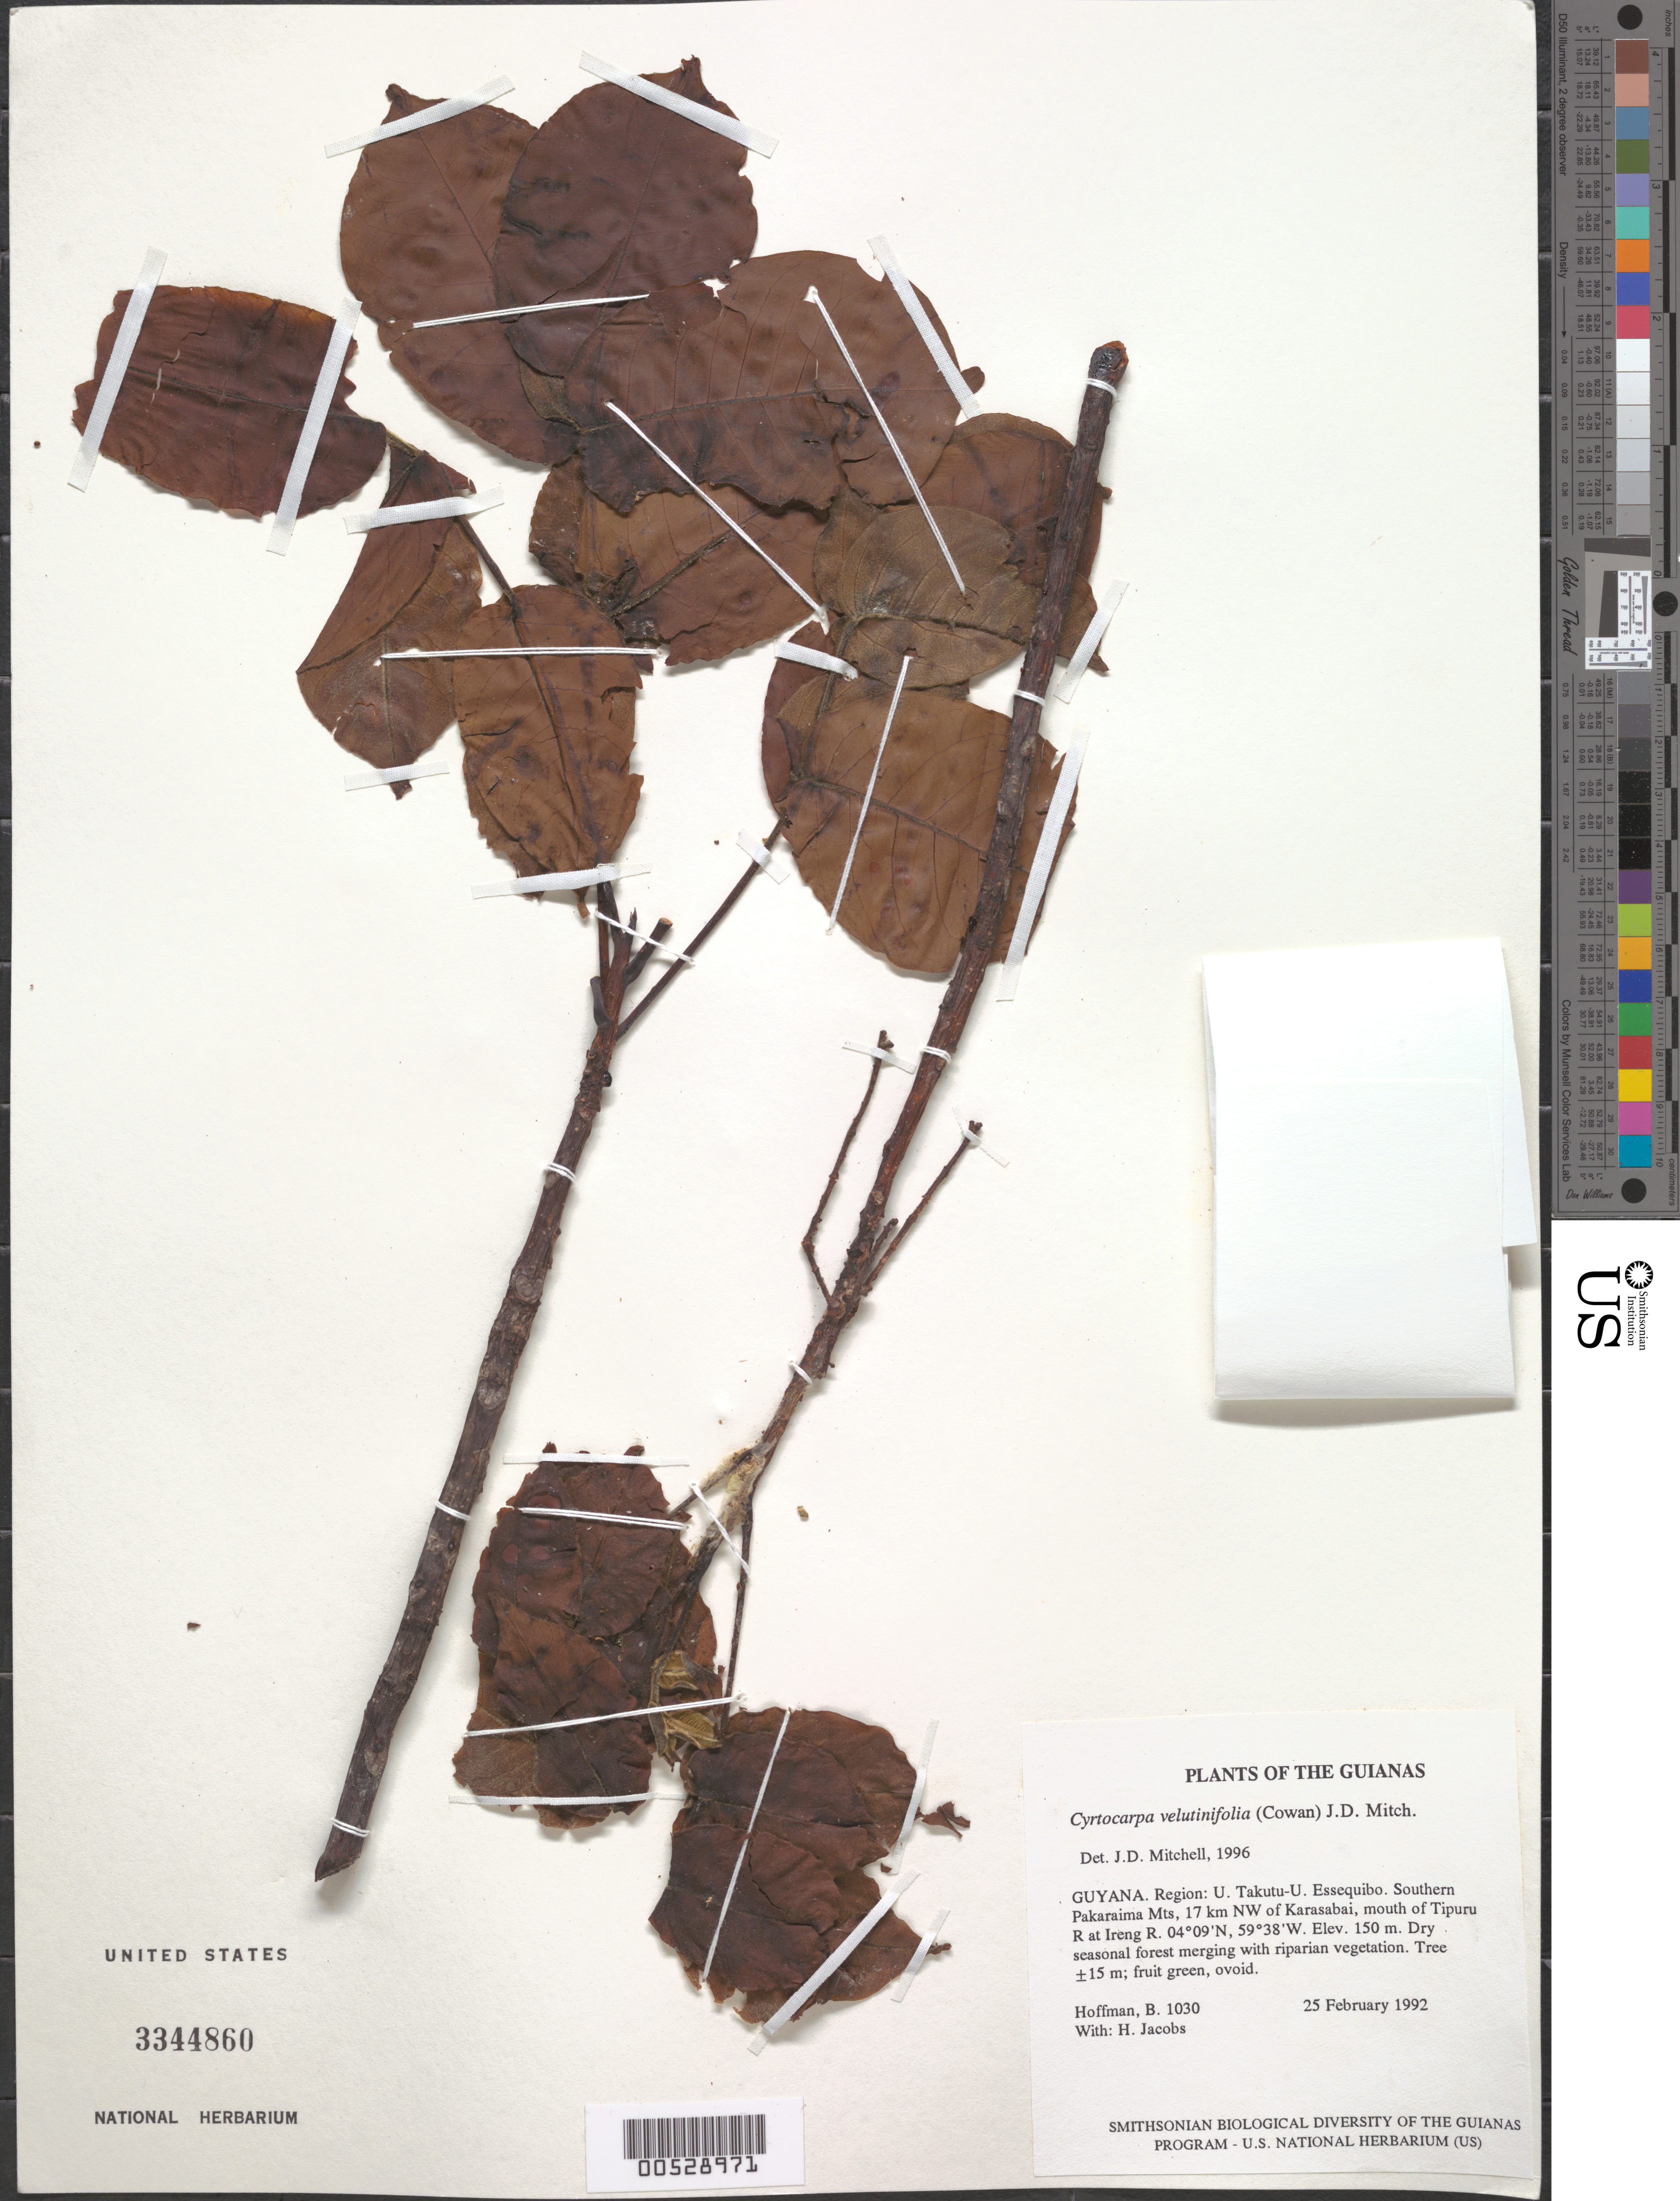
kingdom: Plantae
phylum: Tracheophyta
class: Magnoliopsida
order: Sapindales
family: Anacardiaceae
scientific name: Uniostium velutinifolium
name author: (R.S. Cowan) J.D. Mitch. & Daly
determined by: Mitchell, John D.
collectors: B. Hoffman & H. Jacobs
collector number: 1030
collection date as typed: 25 February 1992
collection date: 1992-02-25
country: Guyana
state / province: U. Takutu-U. Essequibo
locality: Southern Pakaraima Mts, 17 km NW of Karasabai, mouth of Tipuru River at Ireng River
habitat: Dry seasonal forest merging with riparian vegetation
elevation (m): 150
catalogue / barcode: US 3344860